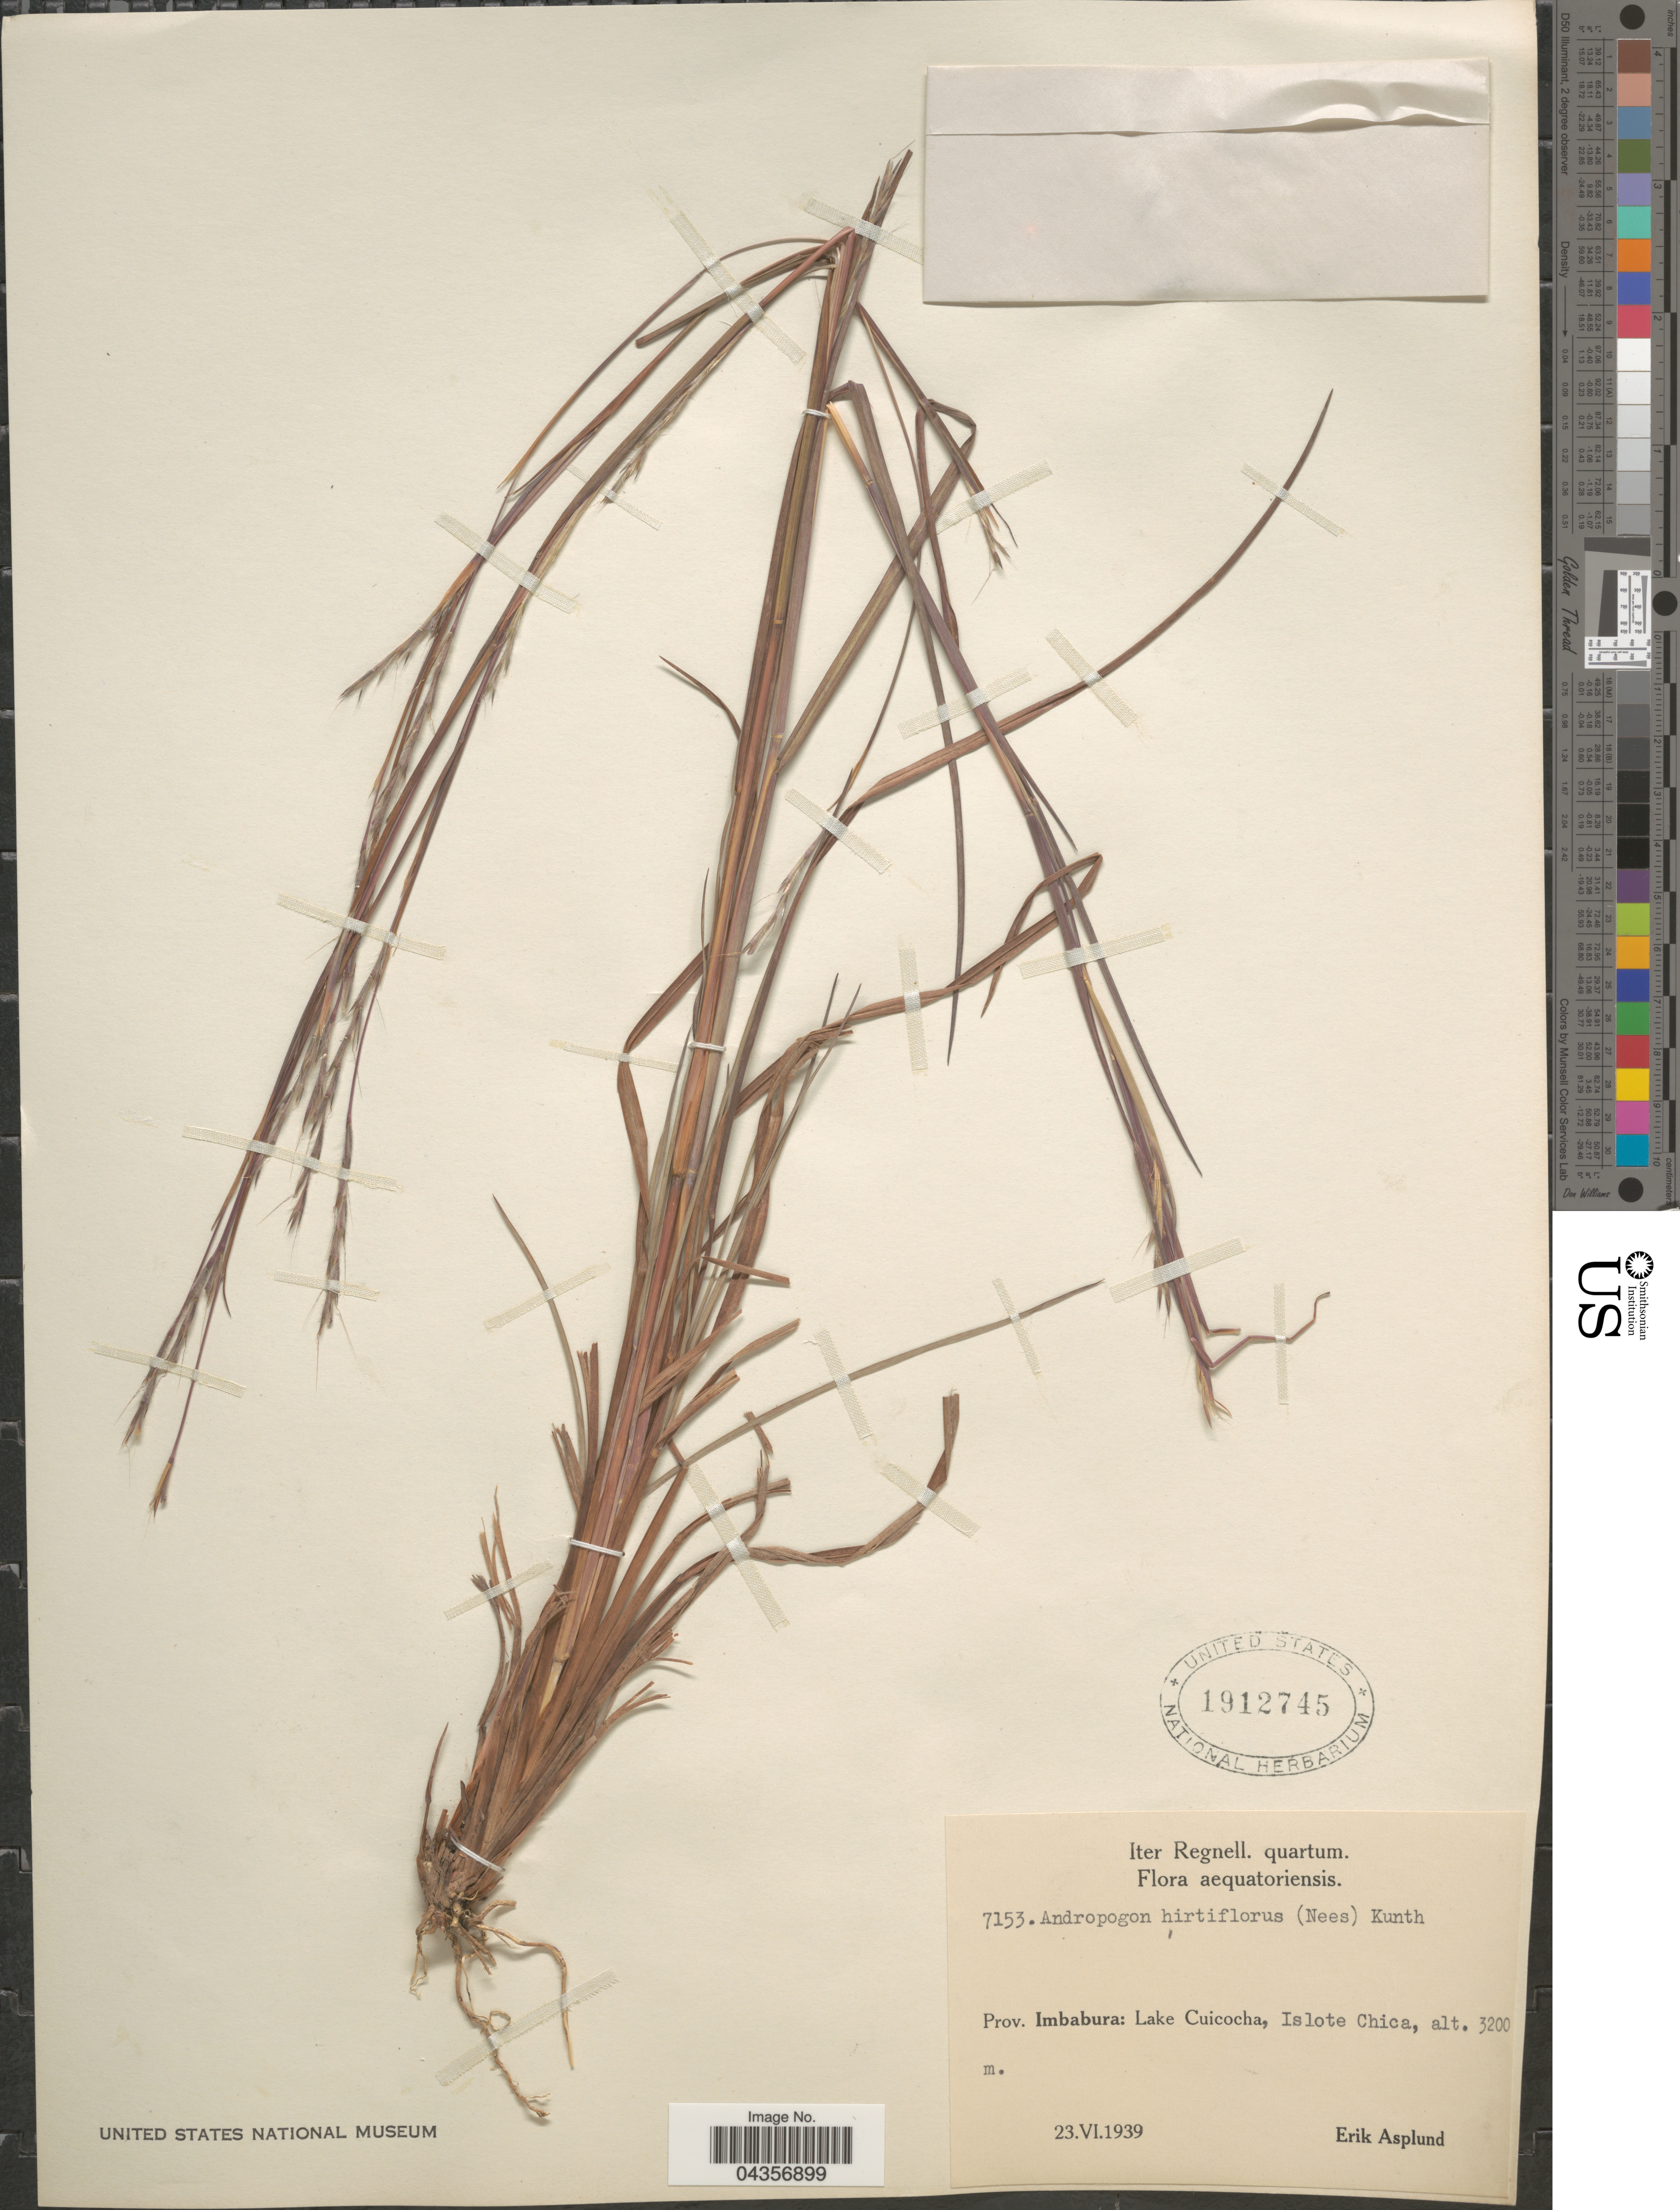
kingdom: Plantae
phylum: Tracheophyta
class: Liliopsida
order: Poales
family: Poaceae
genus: Schizachyrium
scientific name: Schizachyrium sanguineum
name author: (Retz.) Alston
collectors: E. Asplund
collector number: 7153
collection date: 1939-06-23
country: Ecuador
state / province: Imbabura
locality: Iter Regnell. quartum. Lake Cuicocha, Islote Chica.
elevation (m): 3200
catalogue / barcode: US 1912745